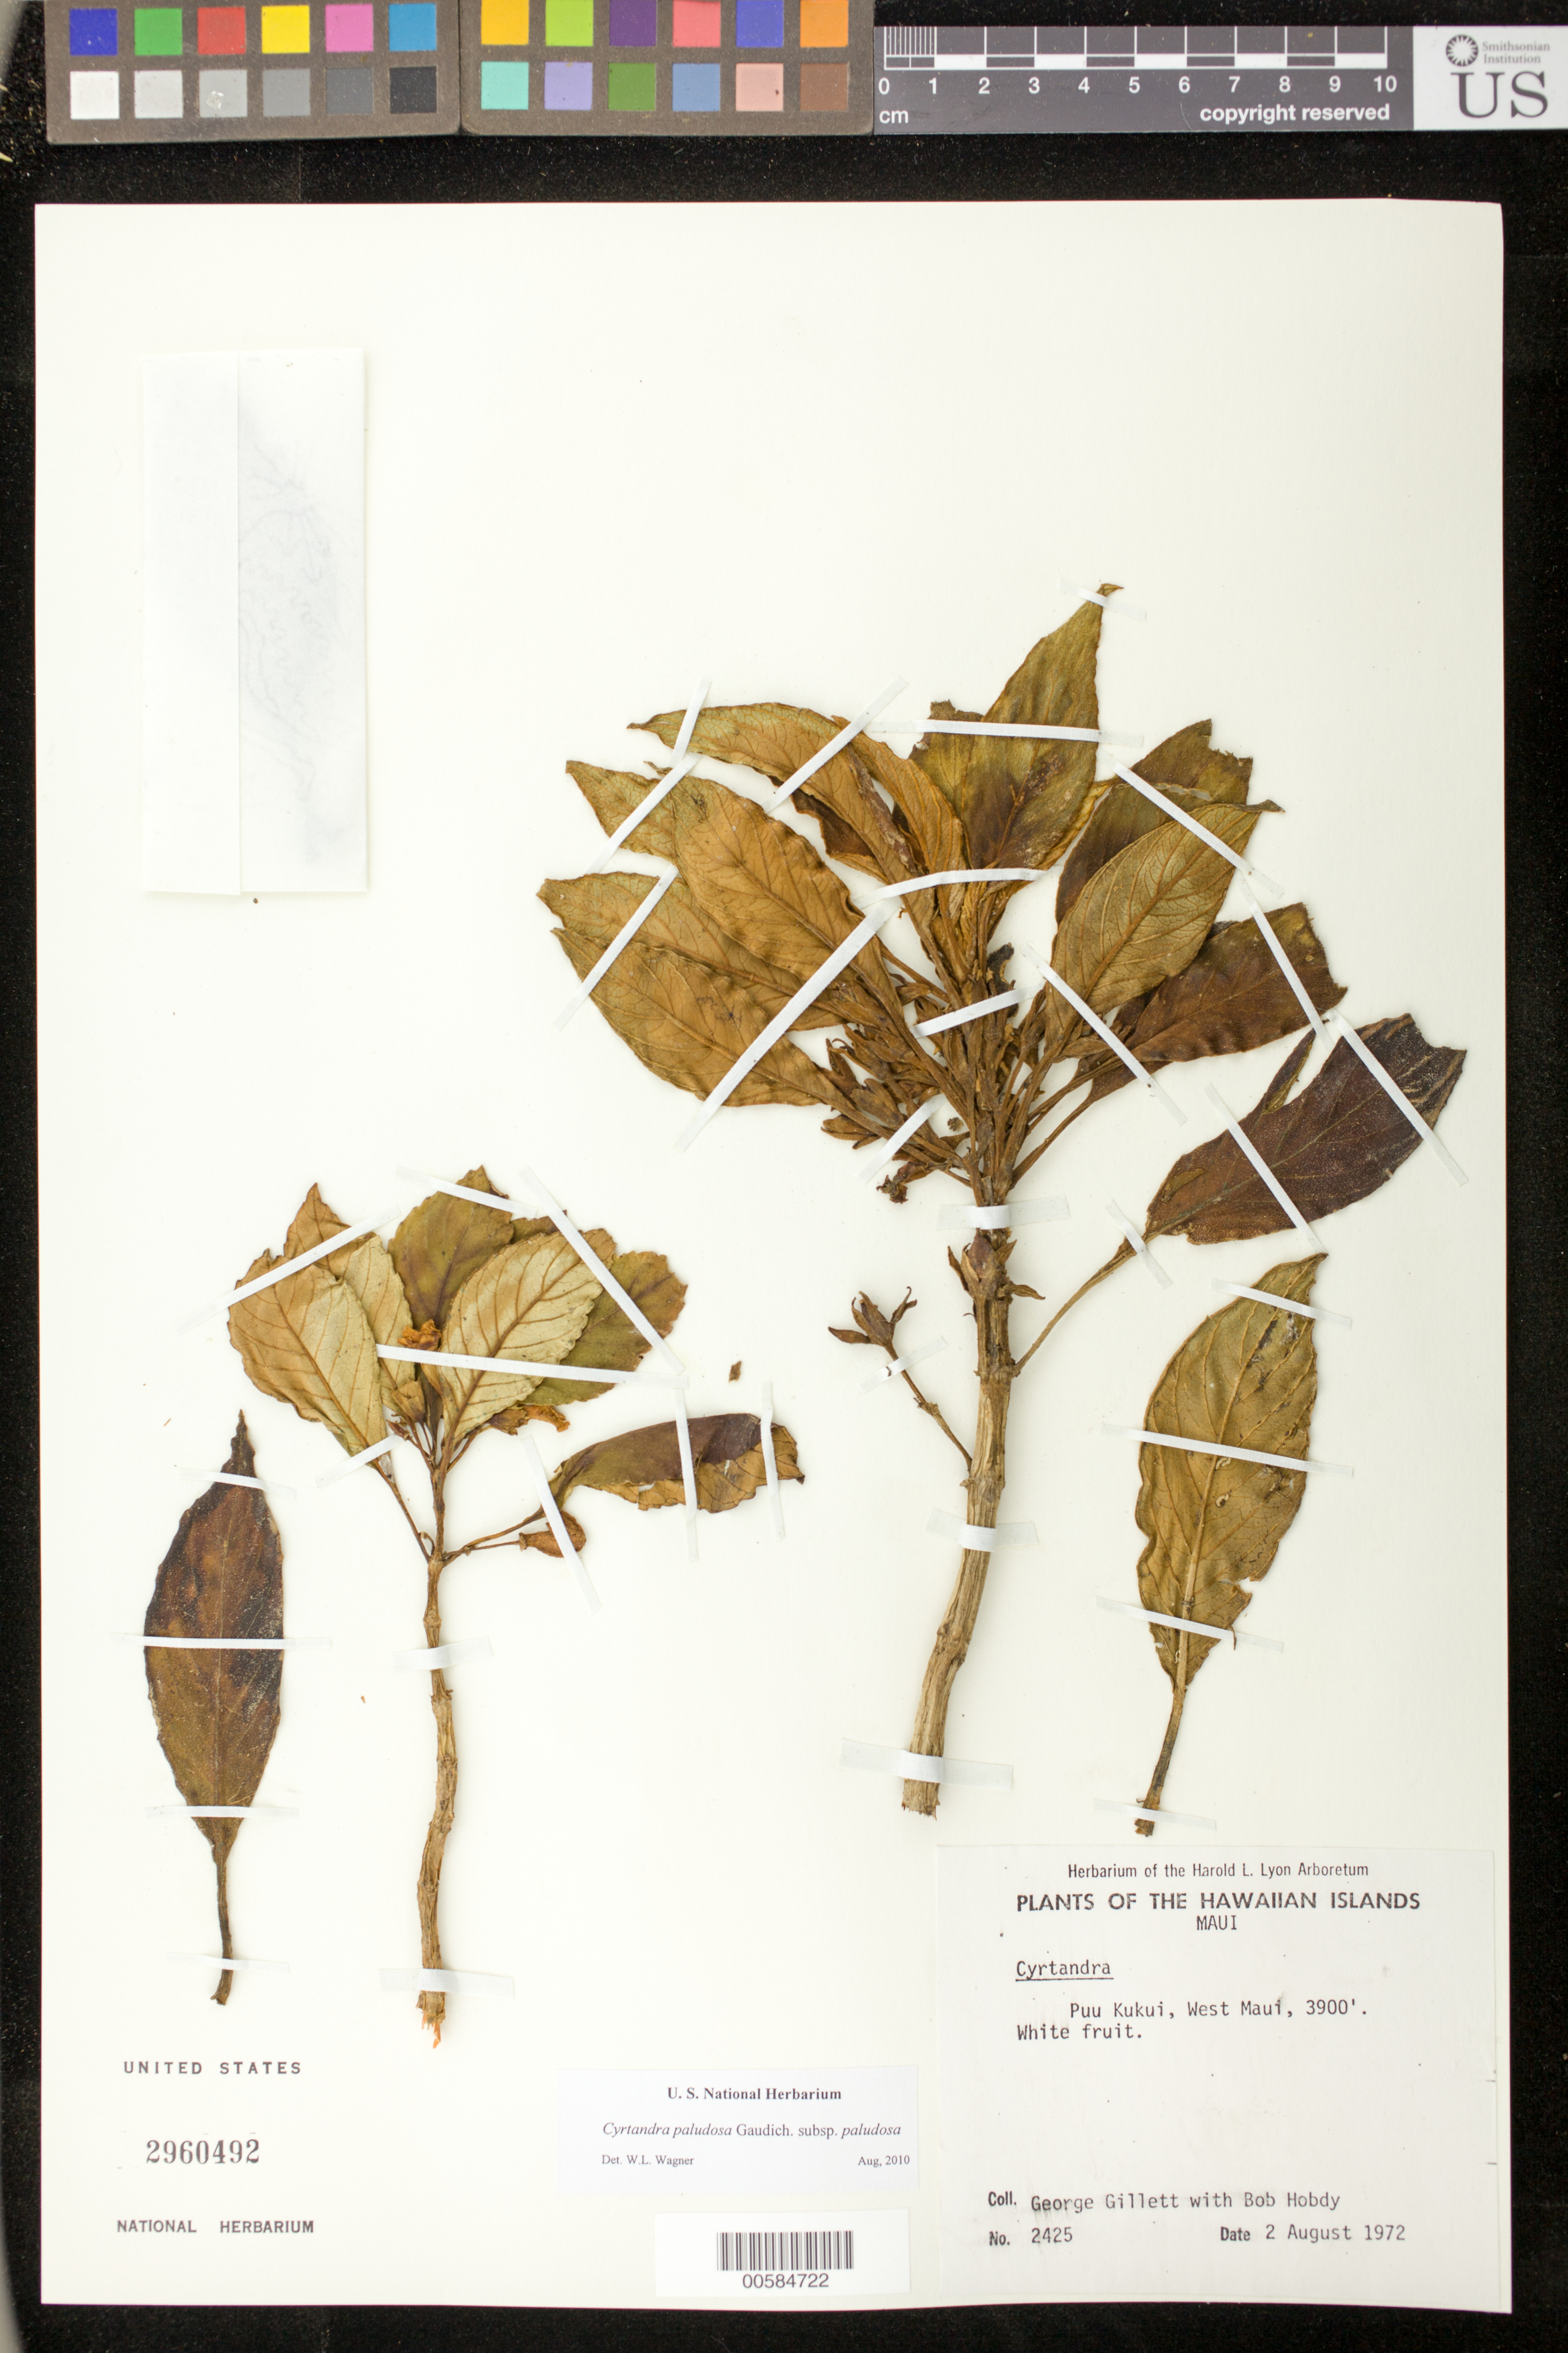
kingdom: Plantae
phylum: Tracheophyta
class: Magnoliopsida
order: Lamiales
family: Gesneriaceae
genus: Cyrtandra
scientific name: Cyrtandra paludosa var. paludosa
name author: Gaudich.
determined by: Wagner, W. L., (BOT), Smithsonian Institution - National Museum of Natural History (UNITED STATES)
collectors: G. Gillett & B. Hobdy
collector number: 2425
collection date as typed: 2 Aug 1972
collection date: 1972-08-02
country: United States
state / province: Hawaii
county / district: Maui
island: Maui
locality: Puu Kukui, W Maui.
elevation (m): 1189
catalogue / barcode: US 2960492